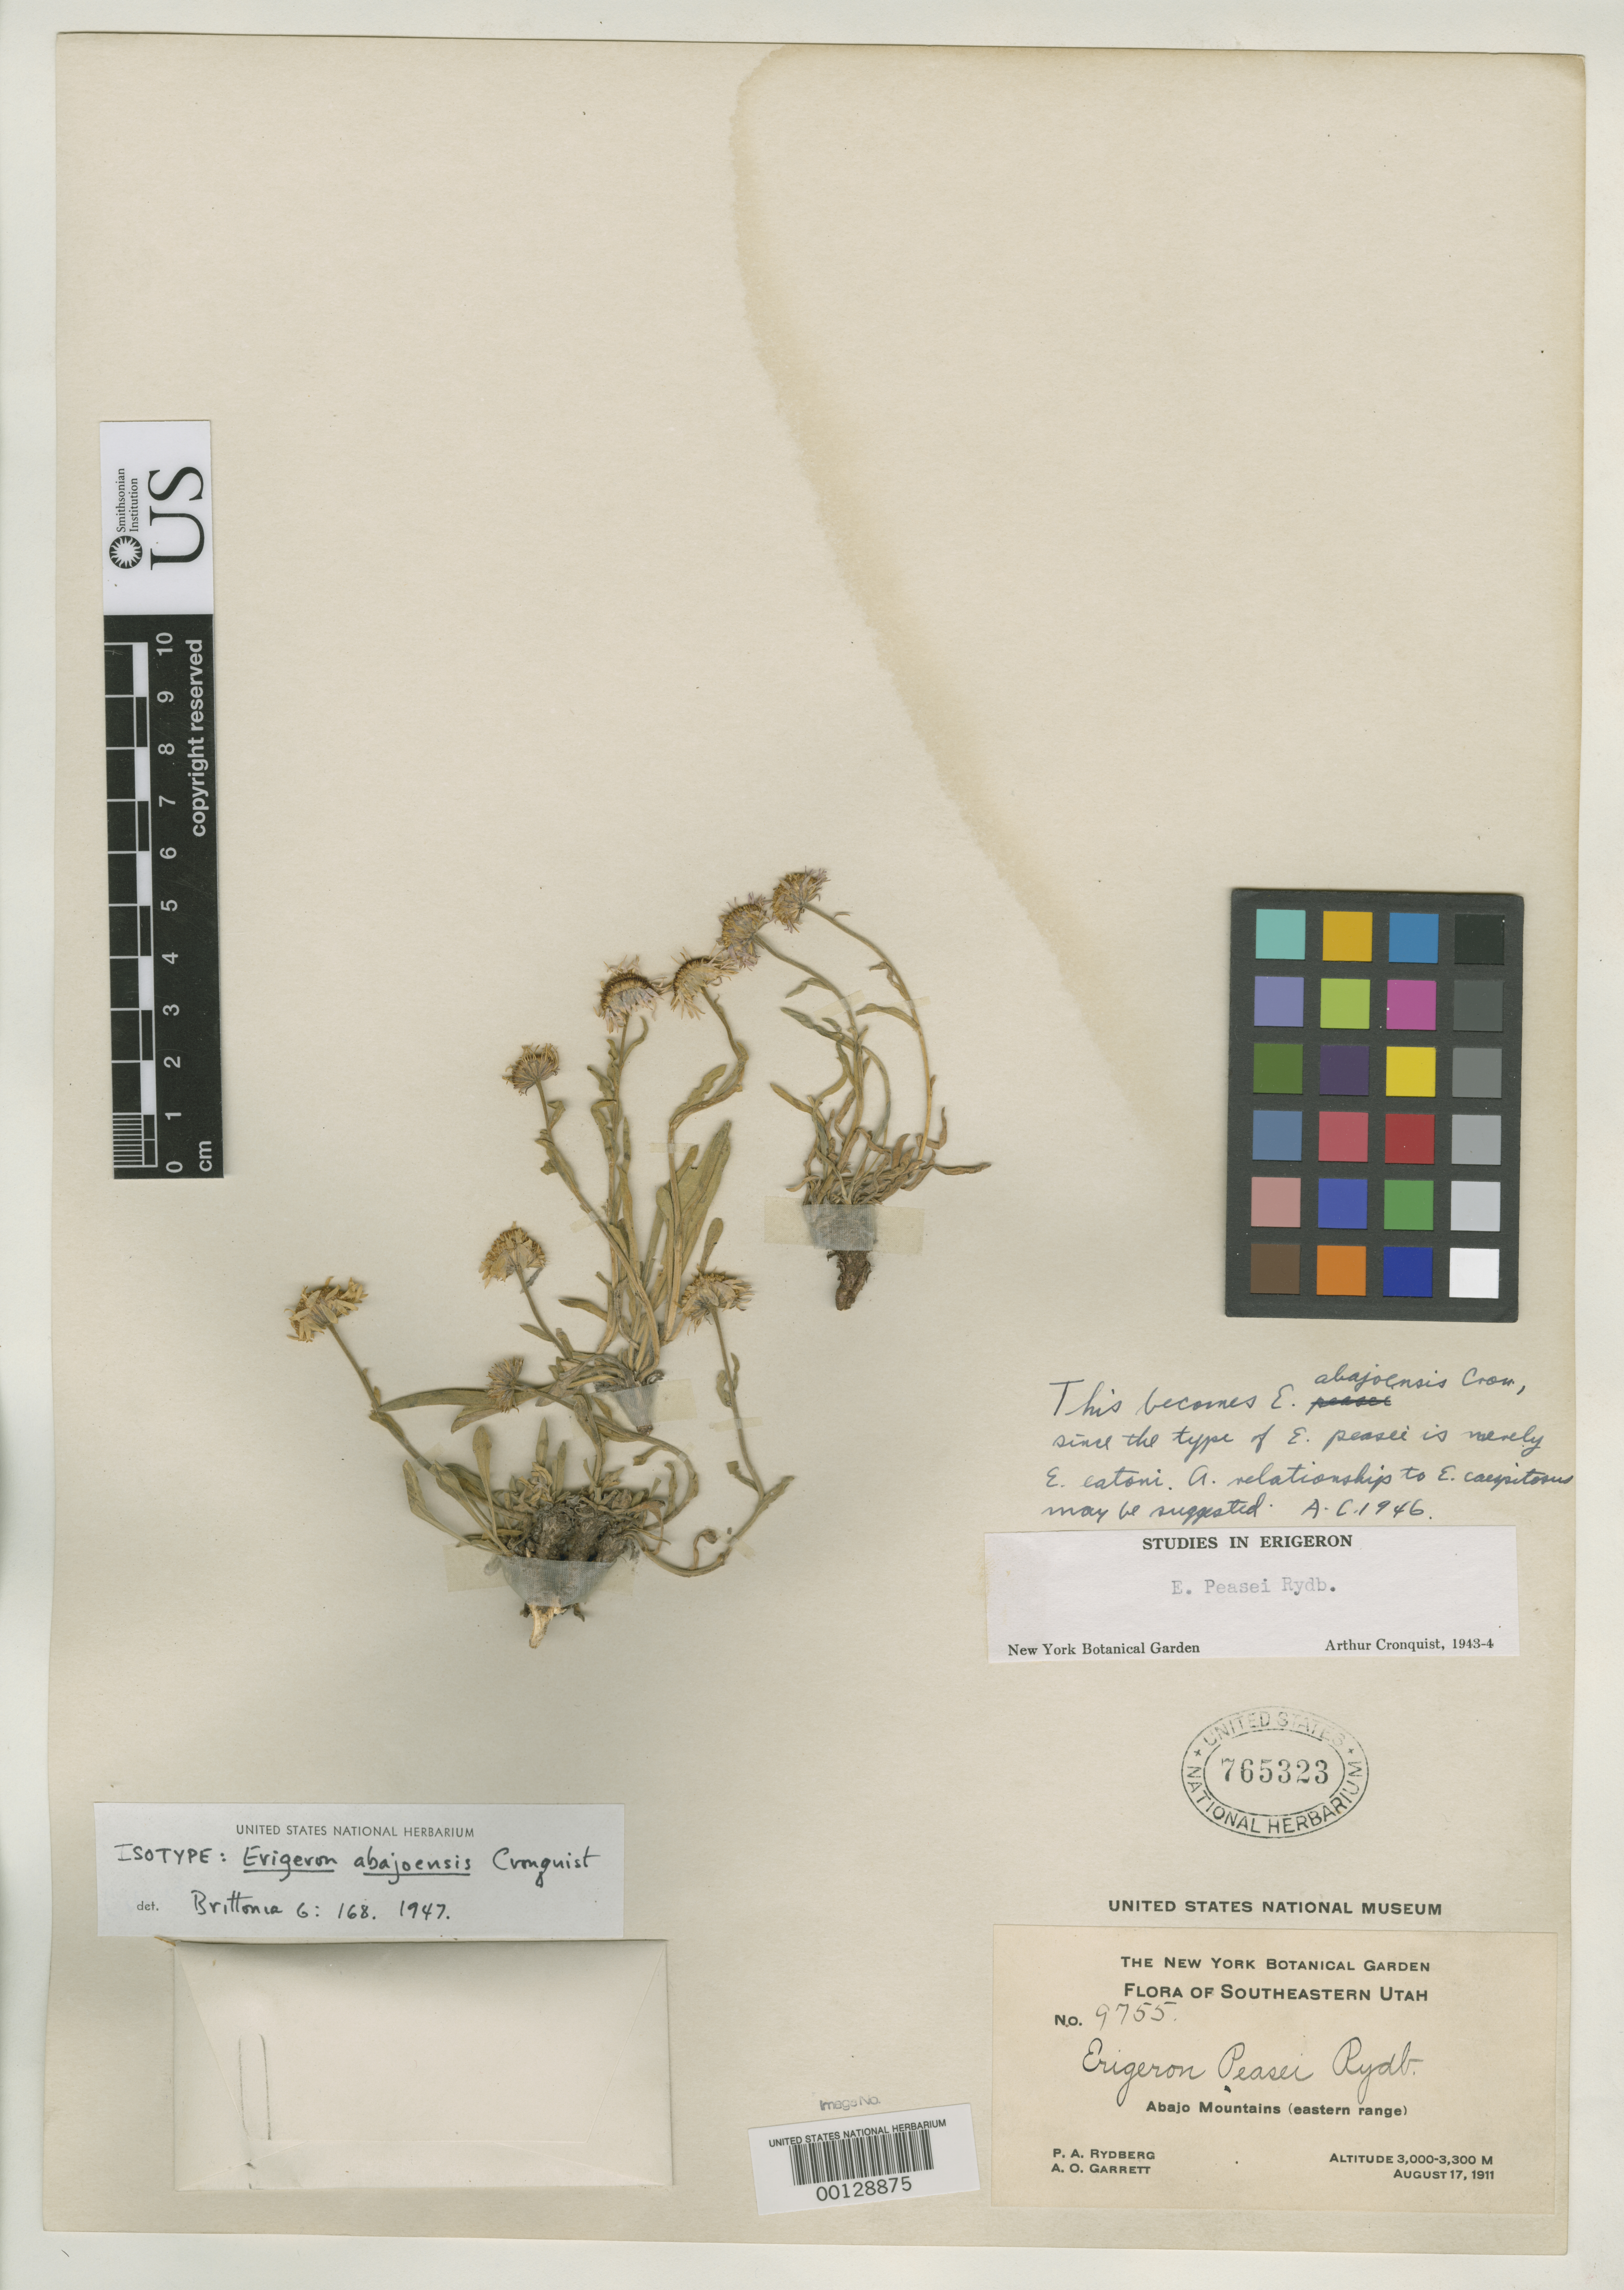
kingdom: Plantae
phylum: Tracheophyta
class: Magnoliopsida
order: Asterales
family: Asteraceae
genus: Erigeron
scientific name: Erigeron abajoensis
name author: Cronq.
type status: Isotype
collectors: P. A. Rydberg & A. O. Garrett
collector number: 9755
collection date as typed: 17 Aug 1911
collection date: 1911-08-17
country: United States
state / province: Utah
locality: Abajo Mts.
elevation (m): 3000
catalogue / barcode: US 765323